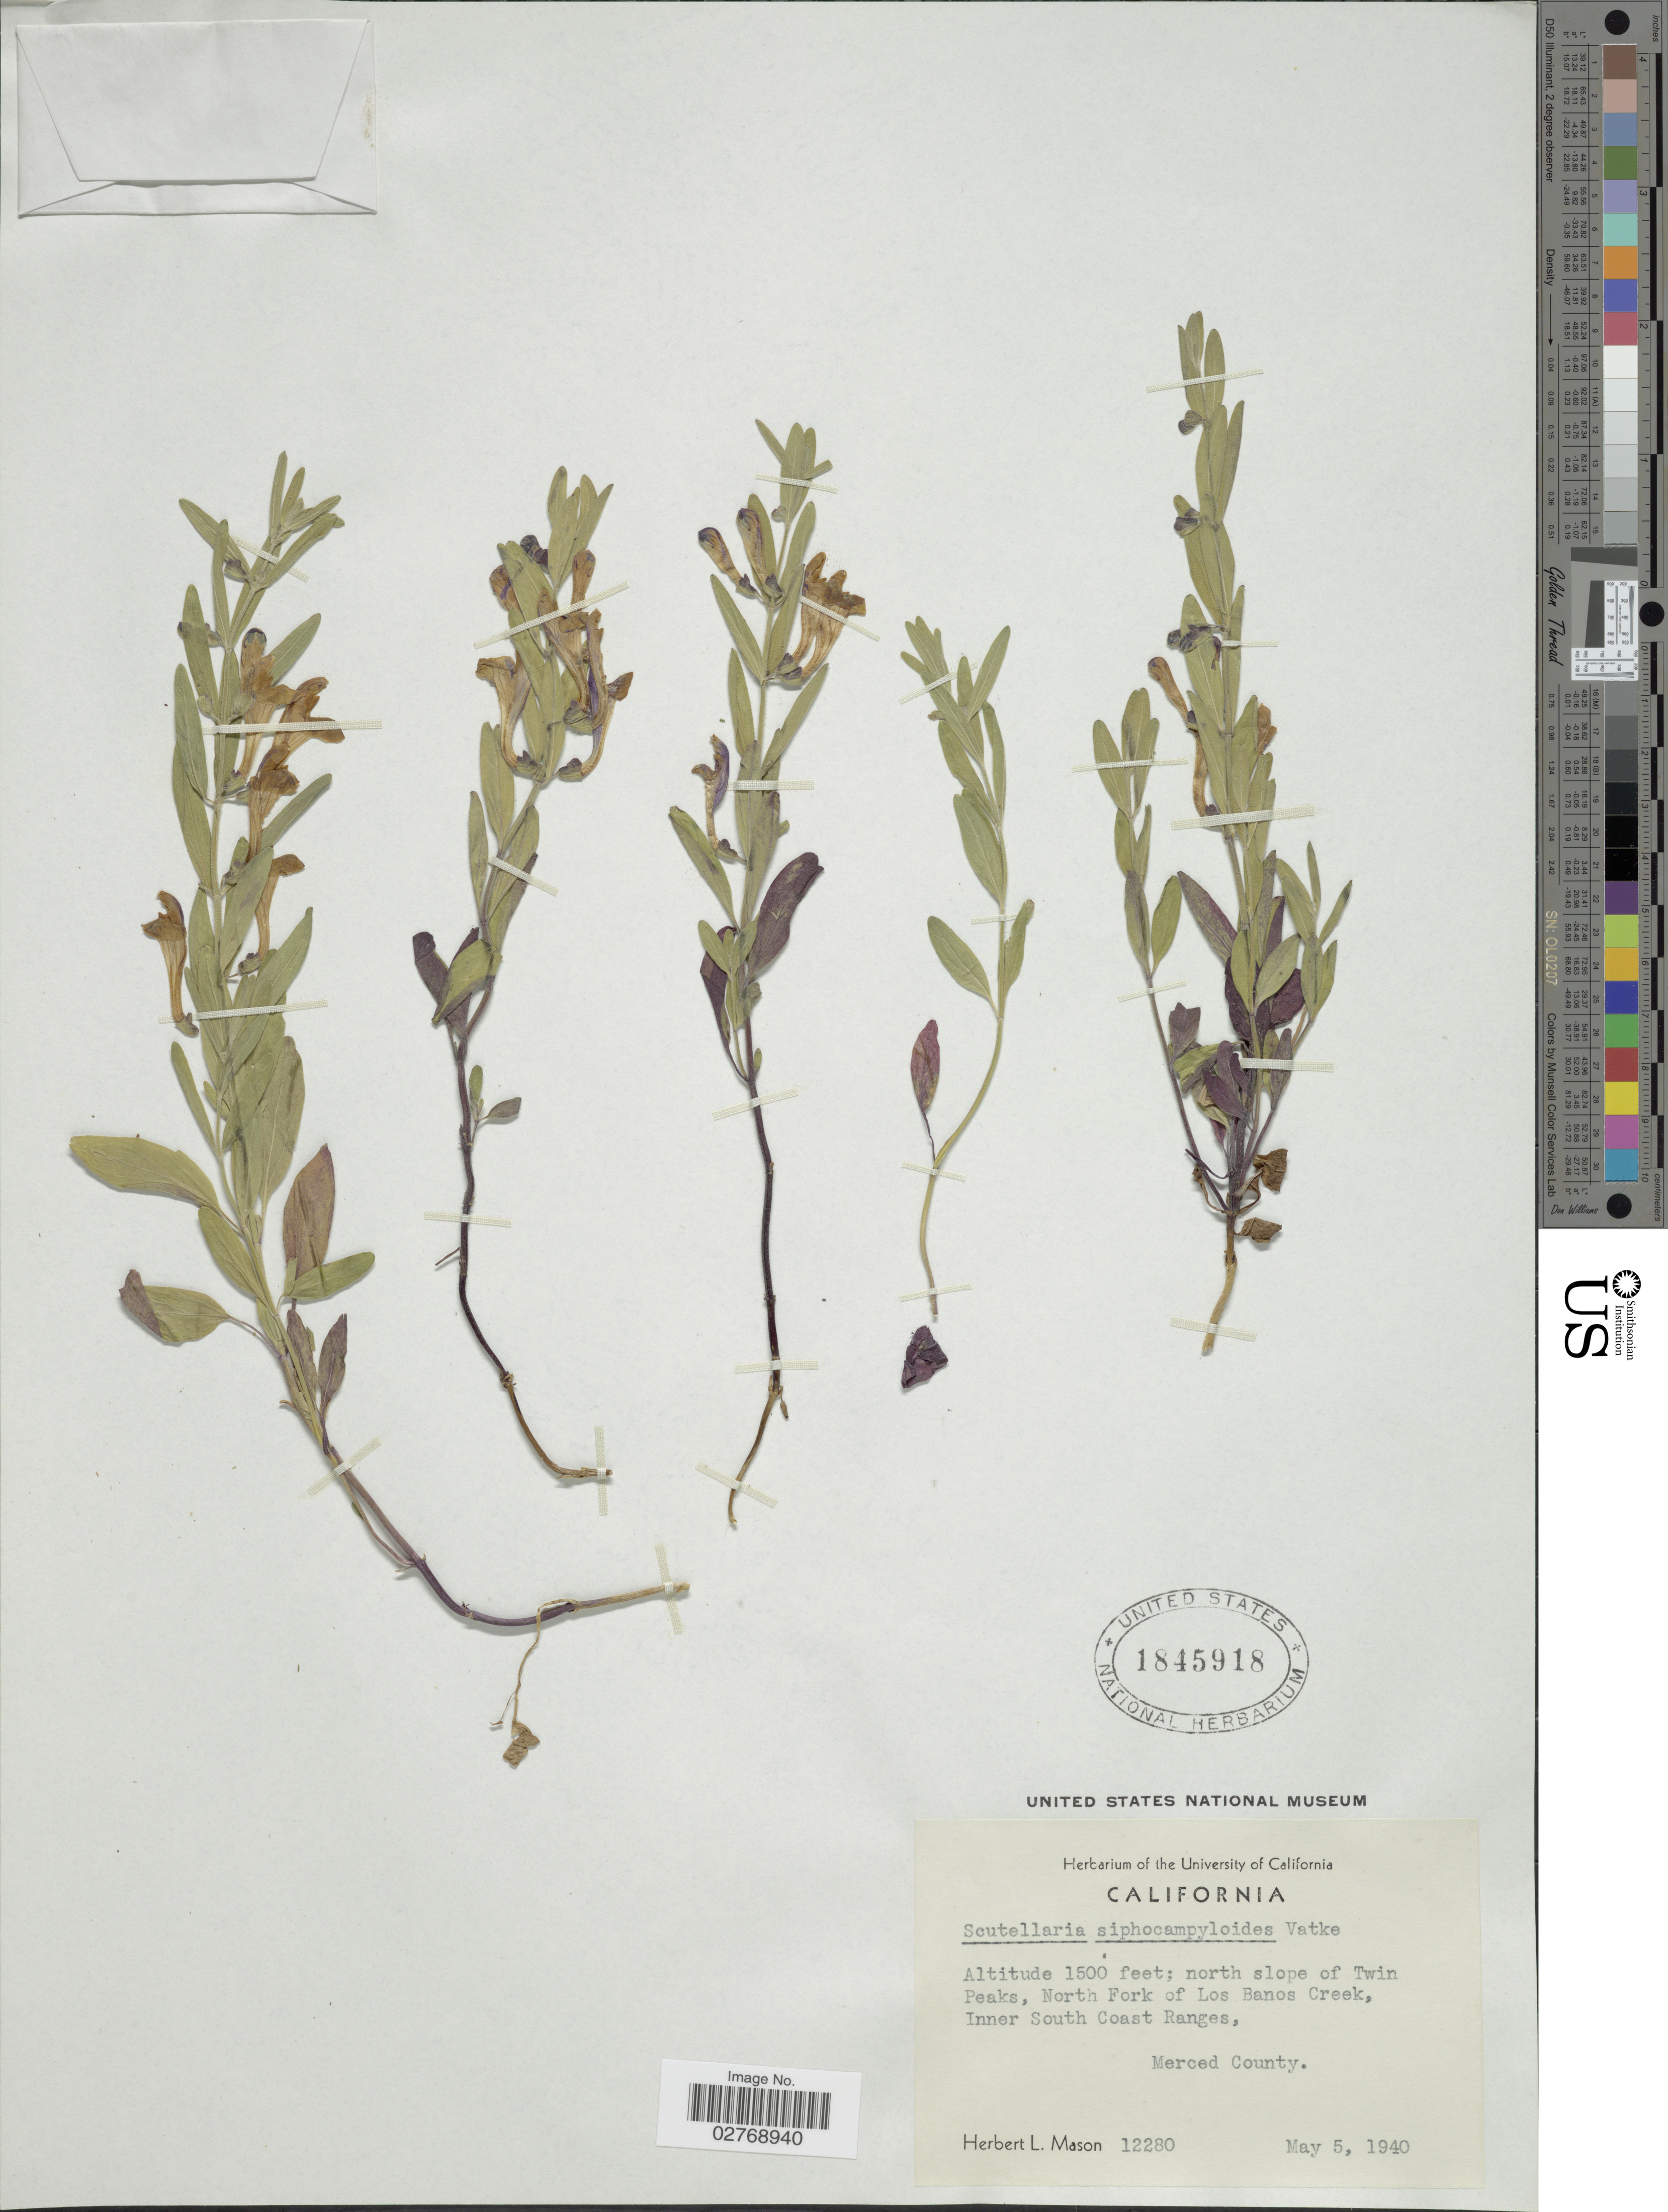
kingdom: Plantae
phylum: Tracheophyta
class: Magnoliopsida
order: Lamiales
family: Lamiaceae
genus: Scutellaria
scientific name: Scutellaria siphocampyloides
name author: Vatke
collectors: H. L. Mason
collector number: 12280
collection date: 1940-05-05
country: United States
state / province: California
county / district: Merced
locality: North slope of Twin Peaks, North Fork of Los Banos Creek, Inner South Coast Ranges. Merced County.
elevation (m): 457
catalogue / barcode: US 1845918